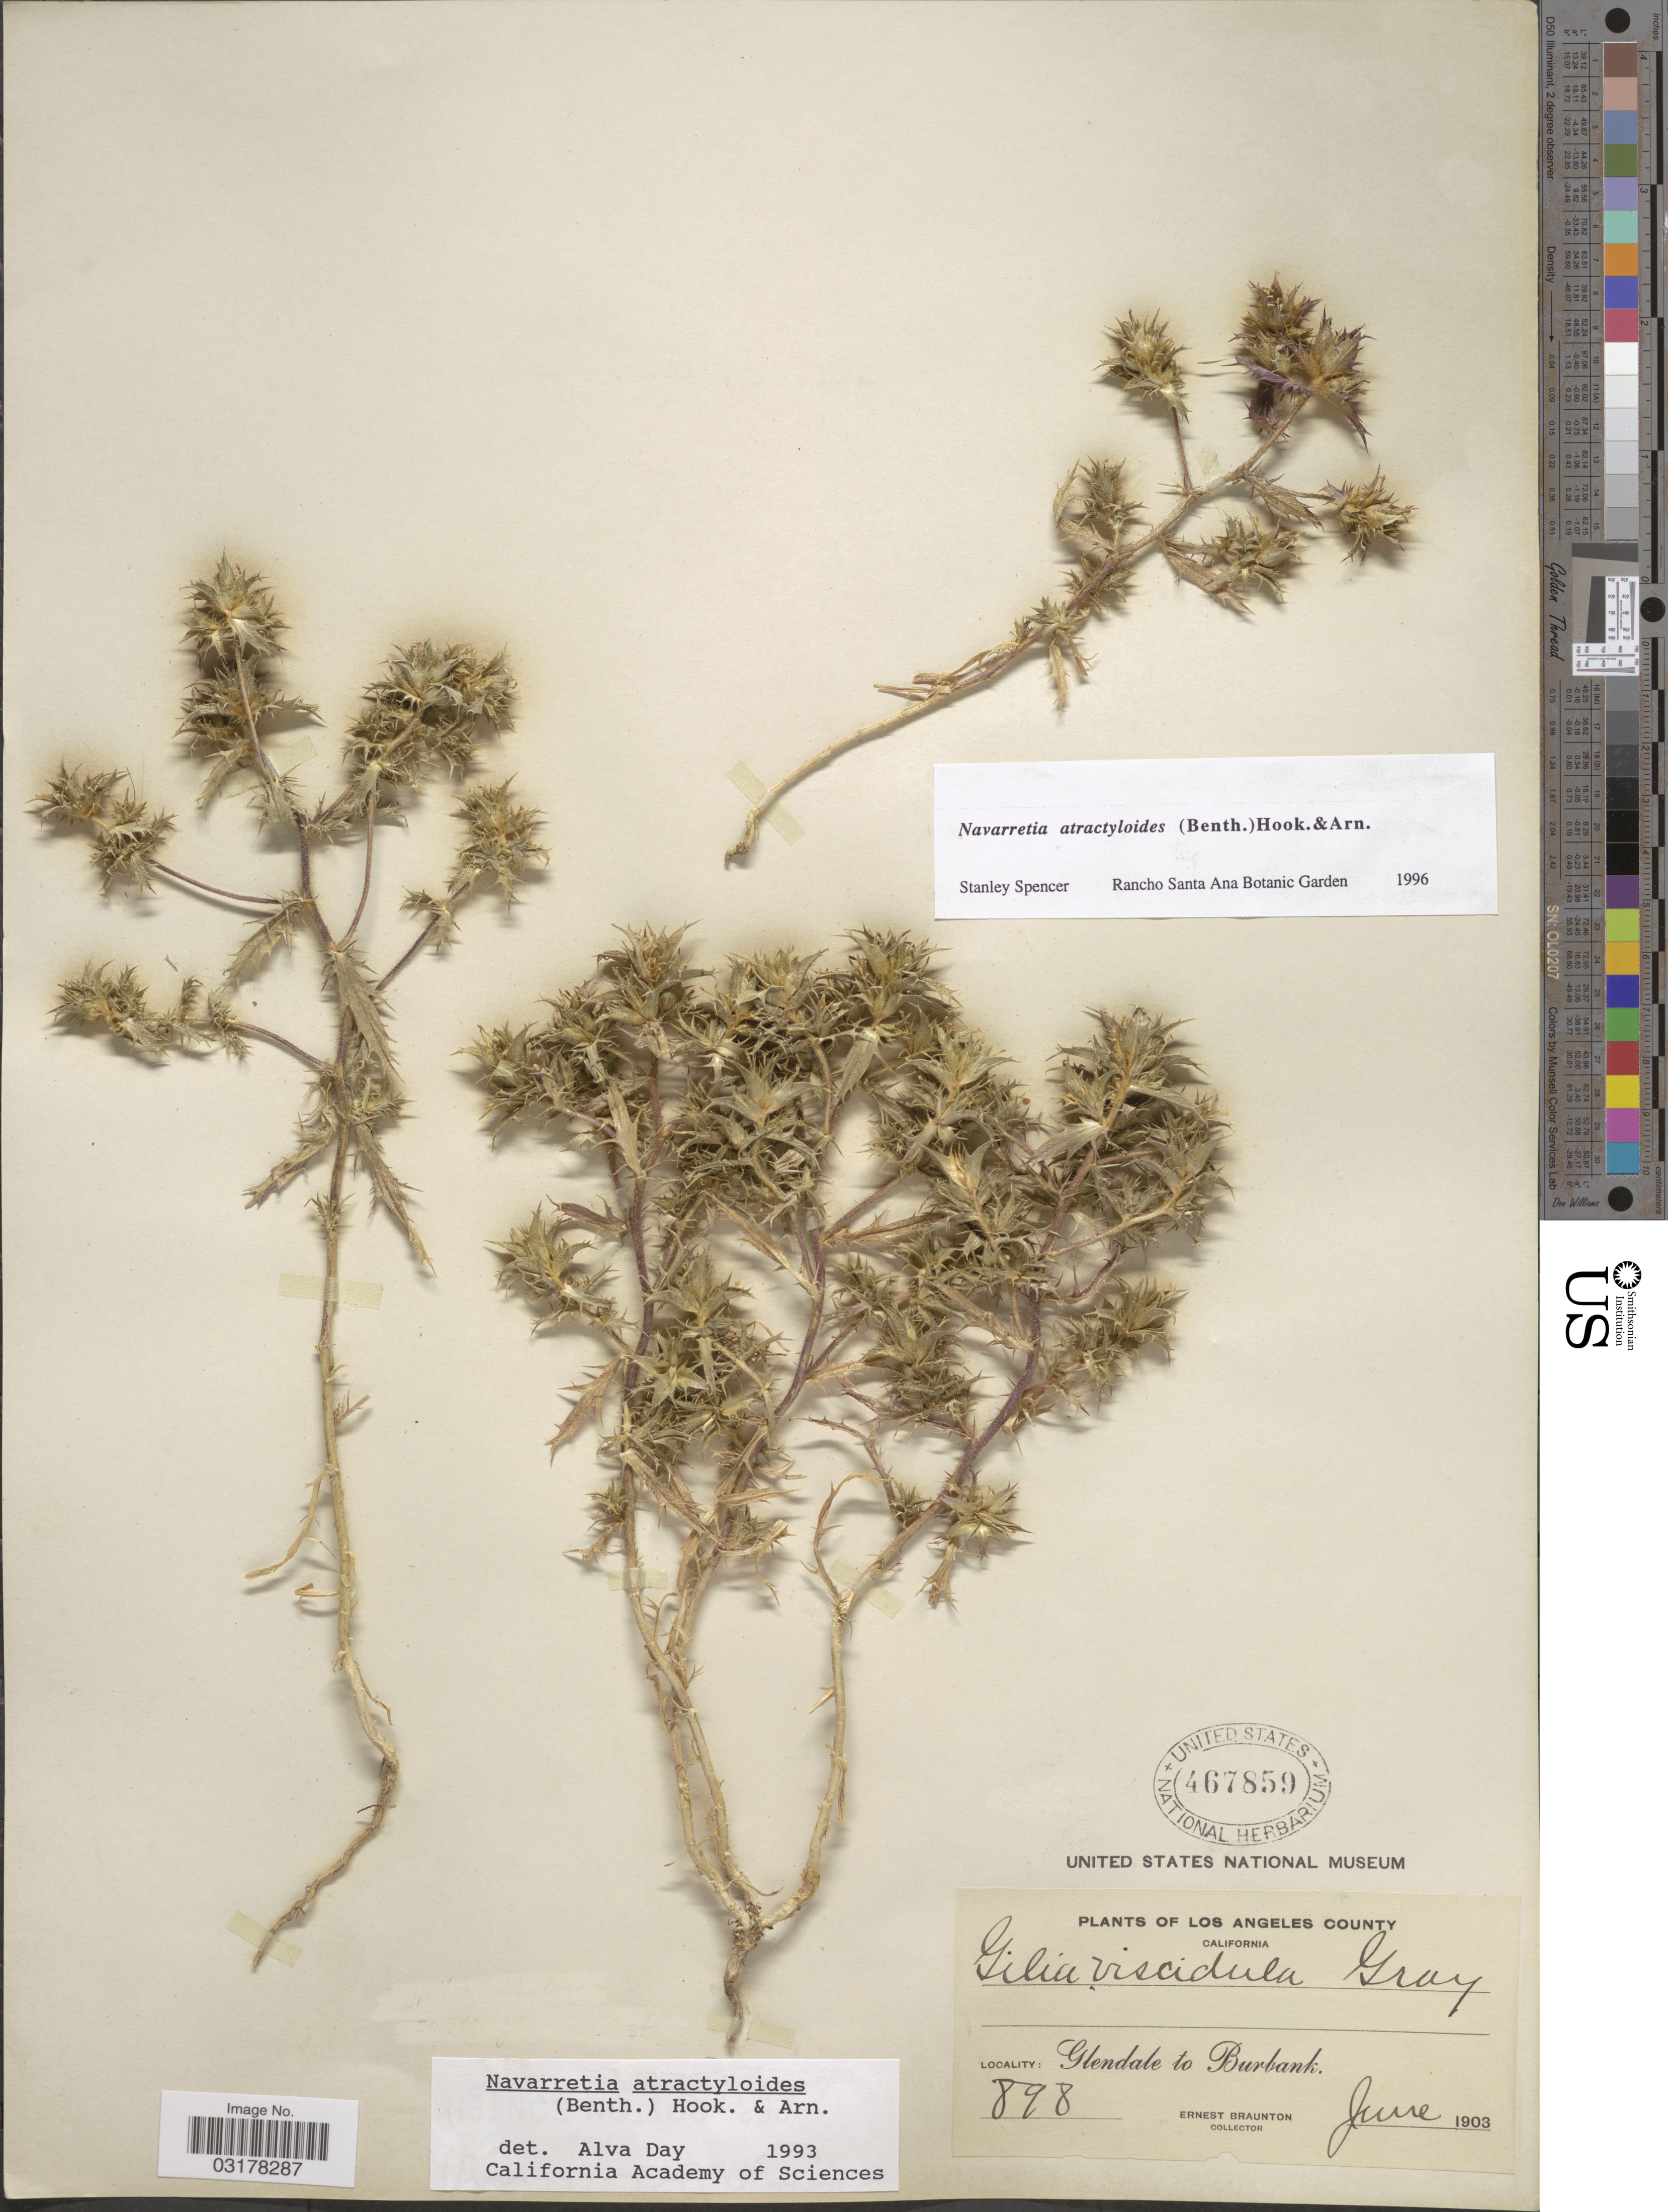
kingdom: Plantae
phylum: Tracheophyta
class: Magnoliopsida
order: Ericales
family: Polemoniaceae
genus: Navarretia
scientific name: Navarretia atractyloides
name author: (Benth.) Hook. & Arn.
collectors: E. Braunton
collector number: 898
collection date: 1903-06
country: United States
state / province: California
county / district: Los Angeles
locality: Los Angeles County. Glendale to Burbank.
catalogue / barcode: US 467859